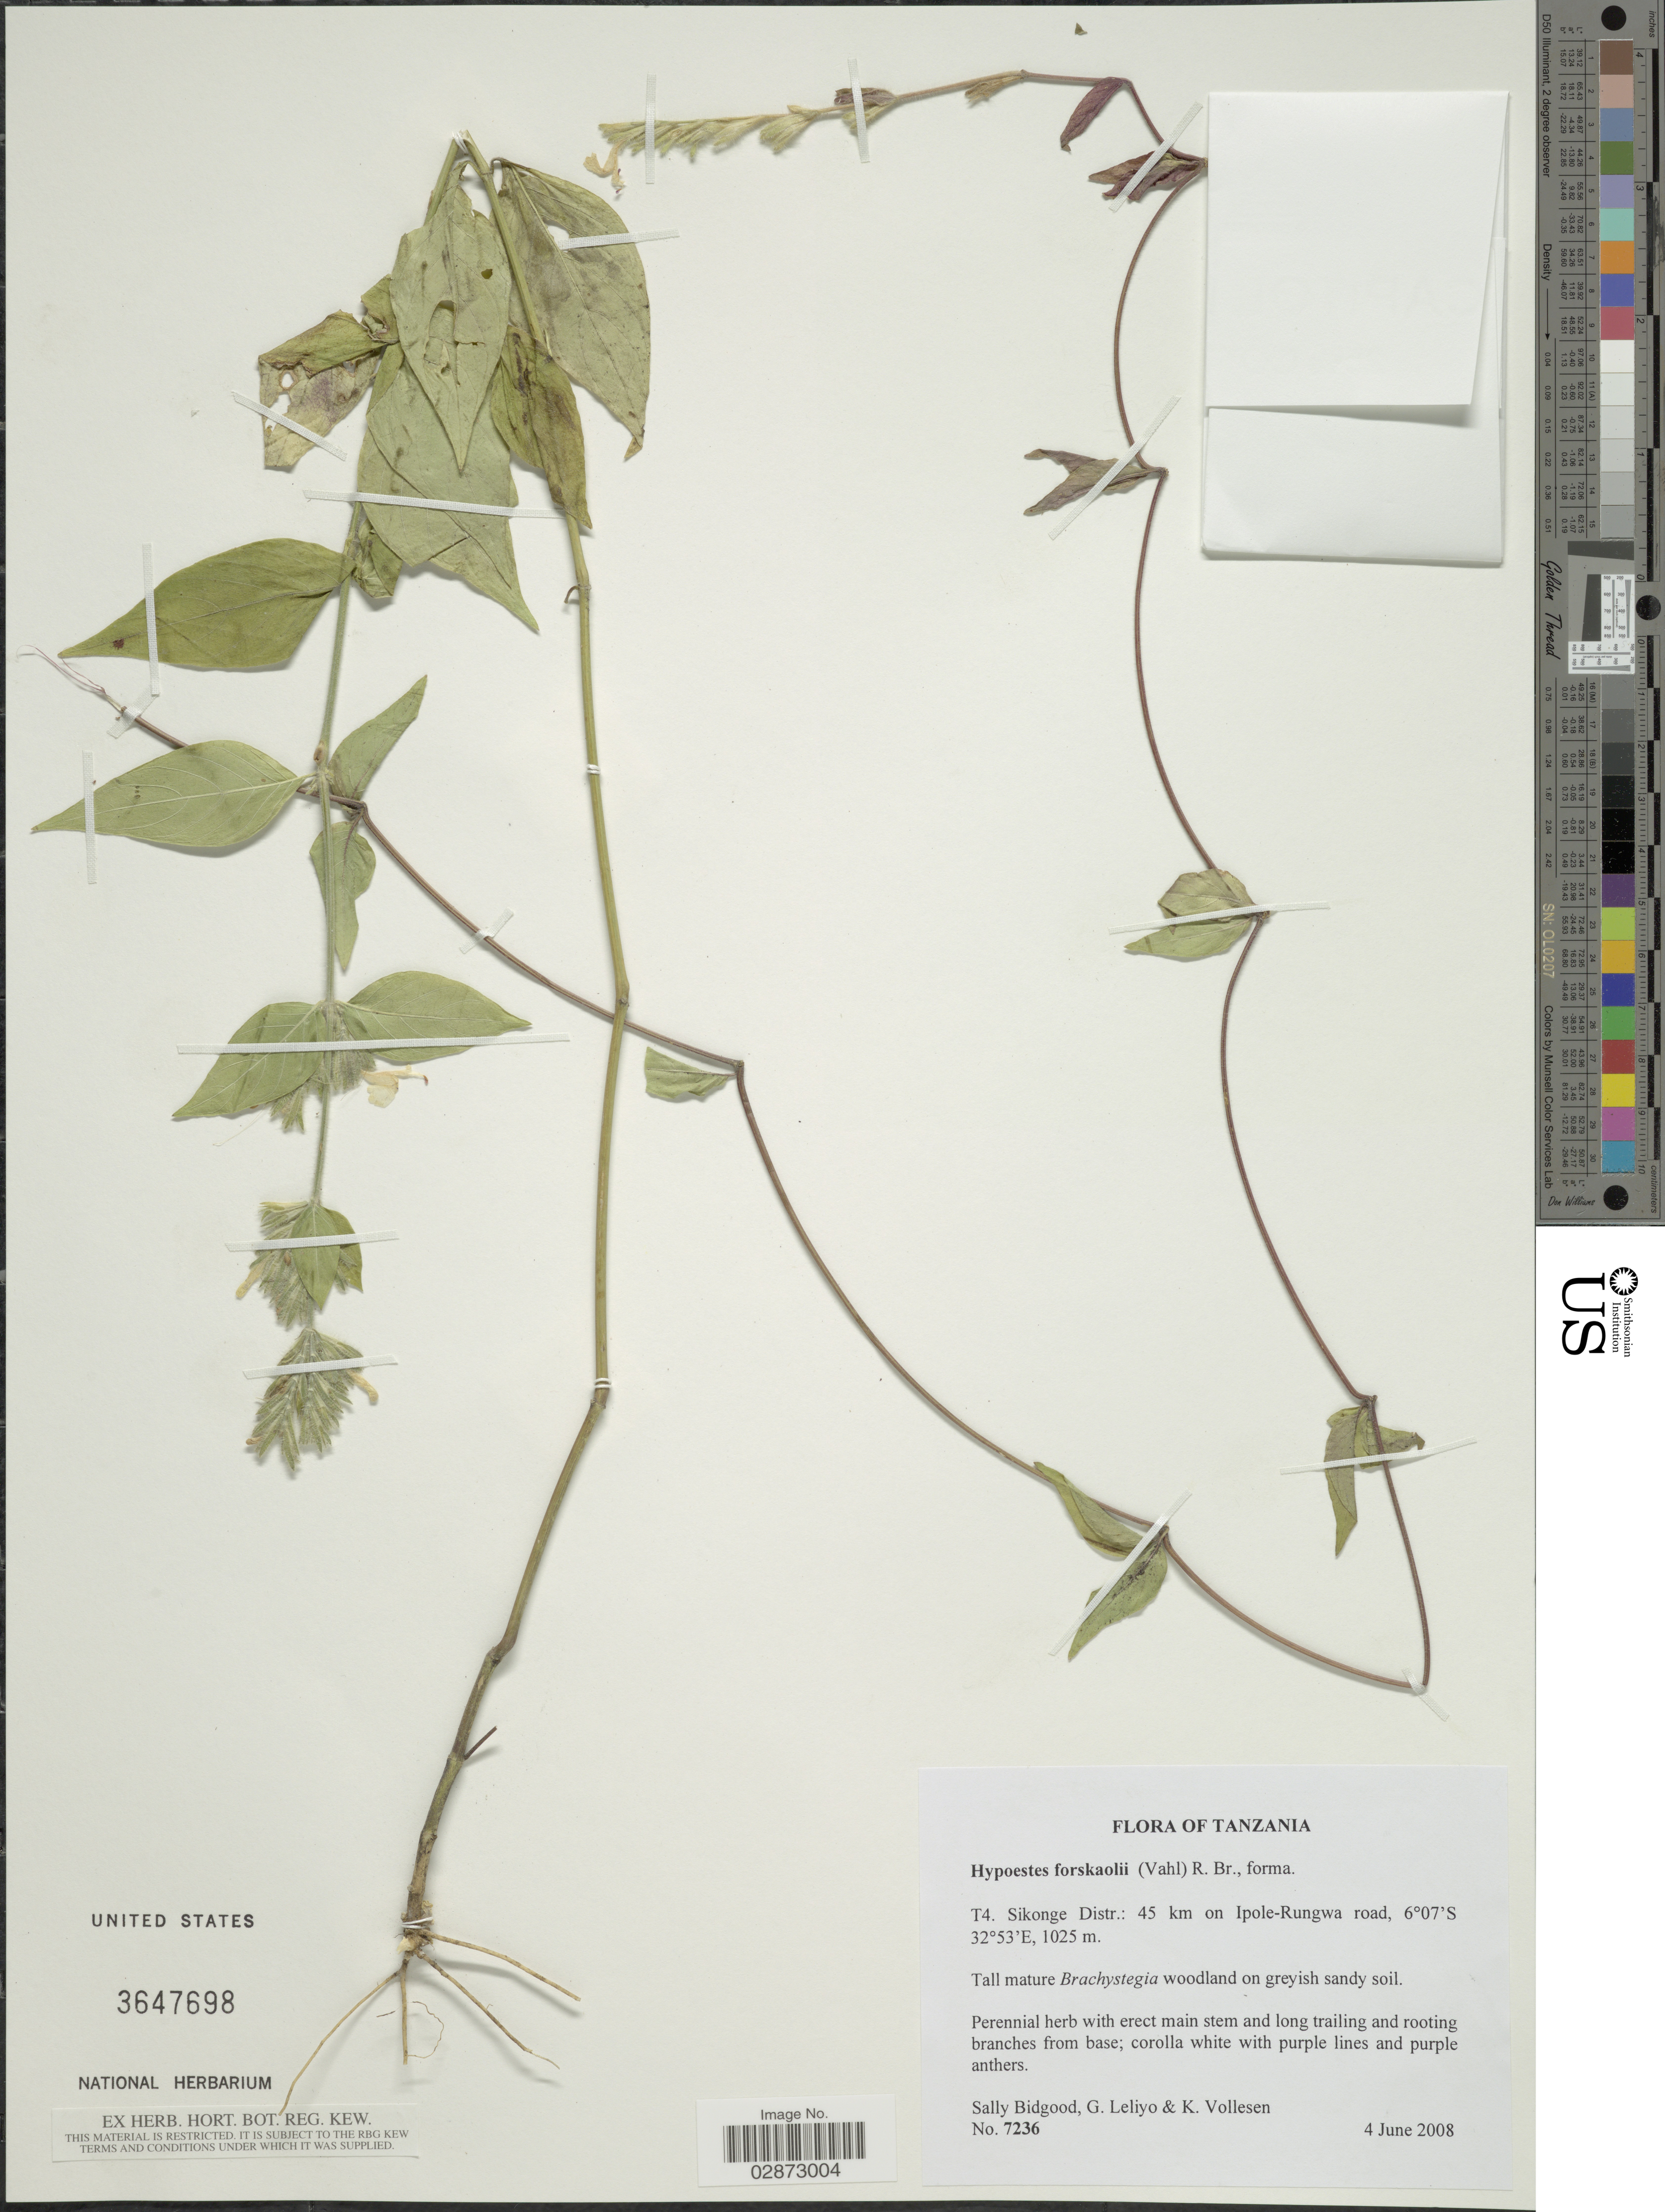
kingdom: Plantae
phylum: Tracheophyta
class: Magnoliopsida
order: Lamiales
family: Acanthaceae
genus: Hypoestes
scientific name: Hypoestes forsskaolii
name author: (Vahl) R. Br.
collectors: S. Bidgood, G. Leliyo & K. Vollesen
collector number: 7236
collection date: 2008-06-04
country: Tanzania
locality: T4. Sikonge Distr.: 45 km on Ipole-Rungwa road.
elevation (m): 1025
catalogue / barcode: US 3647698